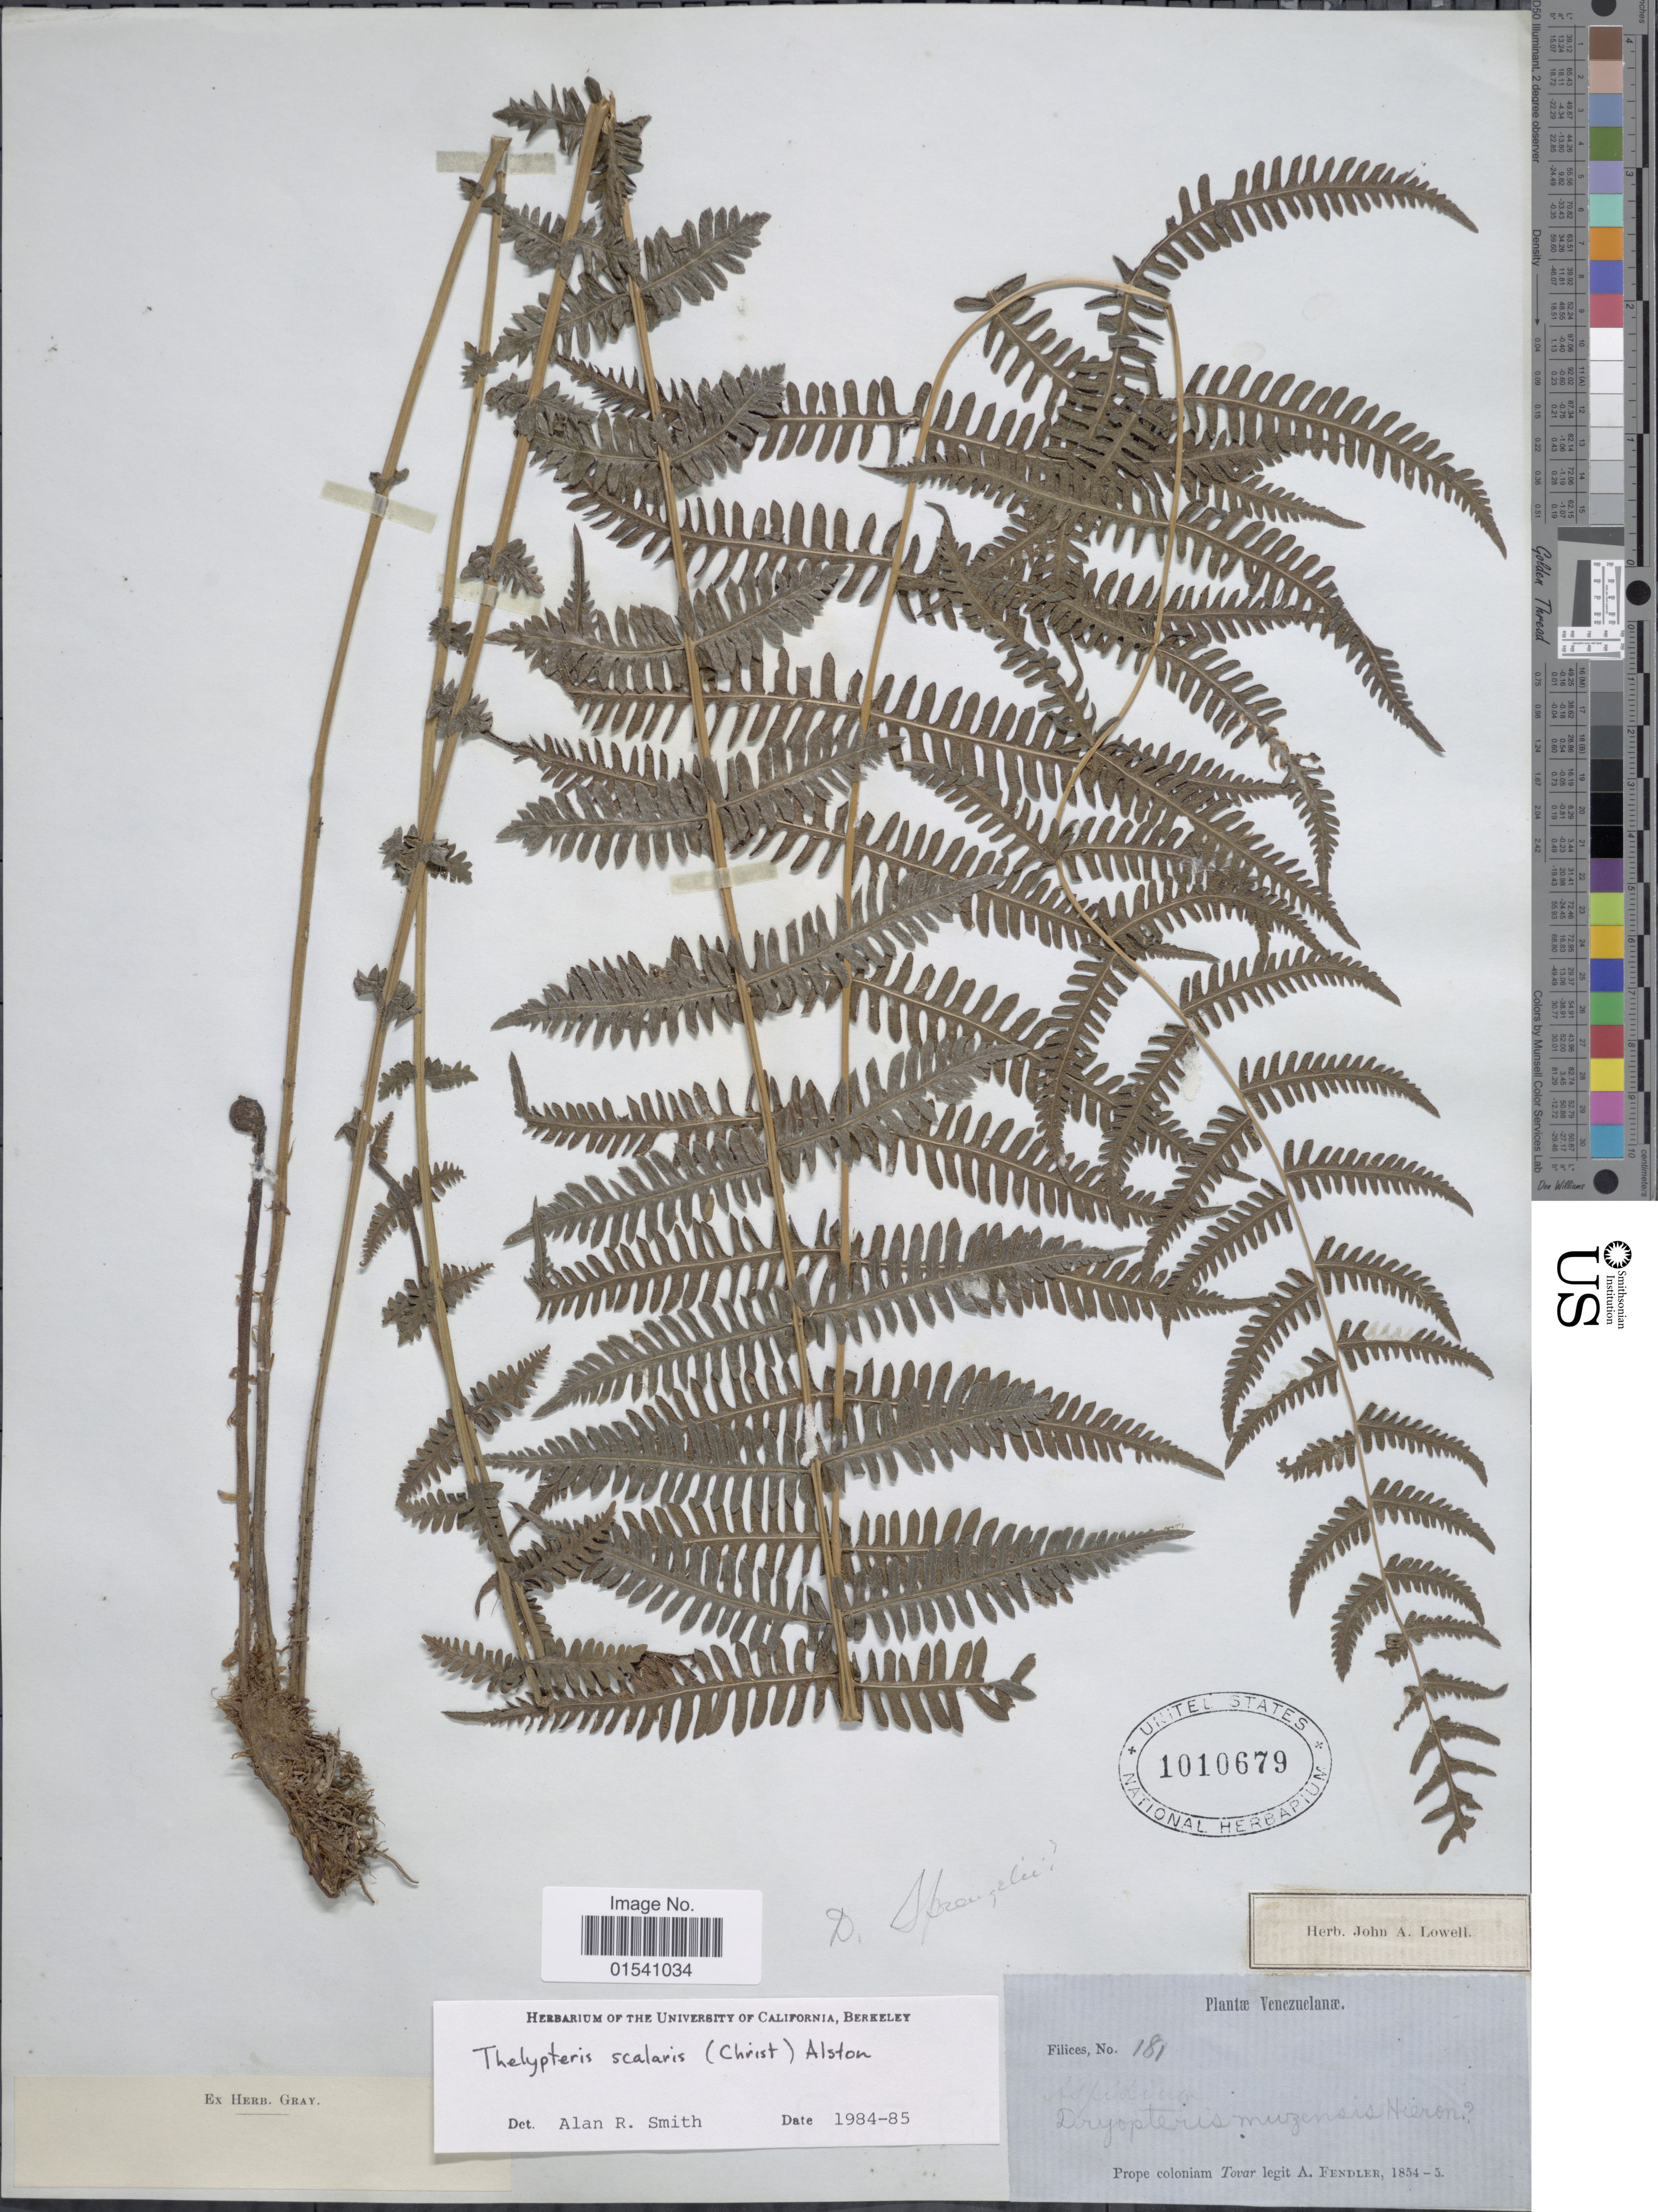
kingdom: Plantae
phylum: Tracheophyta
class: Polypodiopsida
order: Polypodiales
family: Thelypteridaceae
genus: Amauropelta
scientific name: Amauropelta scalaris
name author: (Christ) Á. Löve & D. Löve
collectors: A. Fendler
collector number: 181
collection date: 1854/1855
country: Venezuela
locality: Prope coloniam Tovar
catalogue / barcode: US 1010679